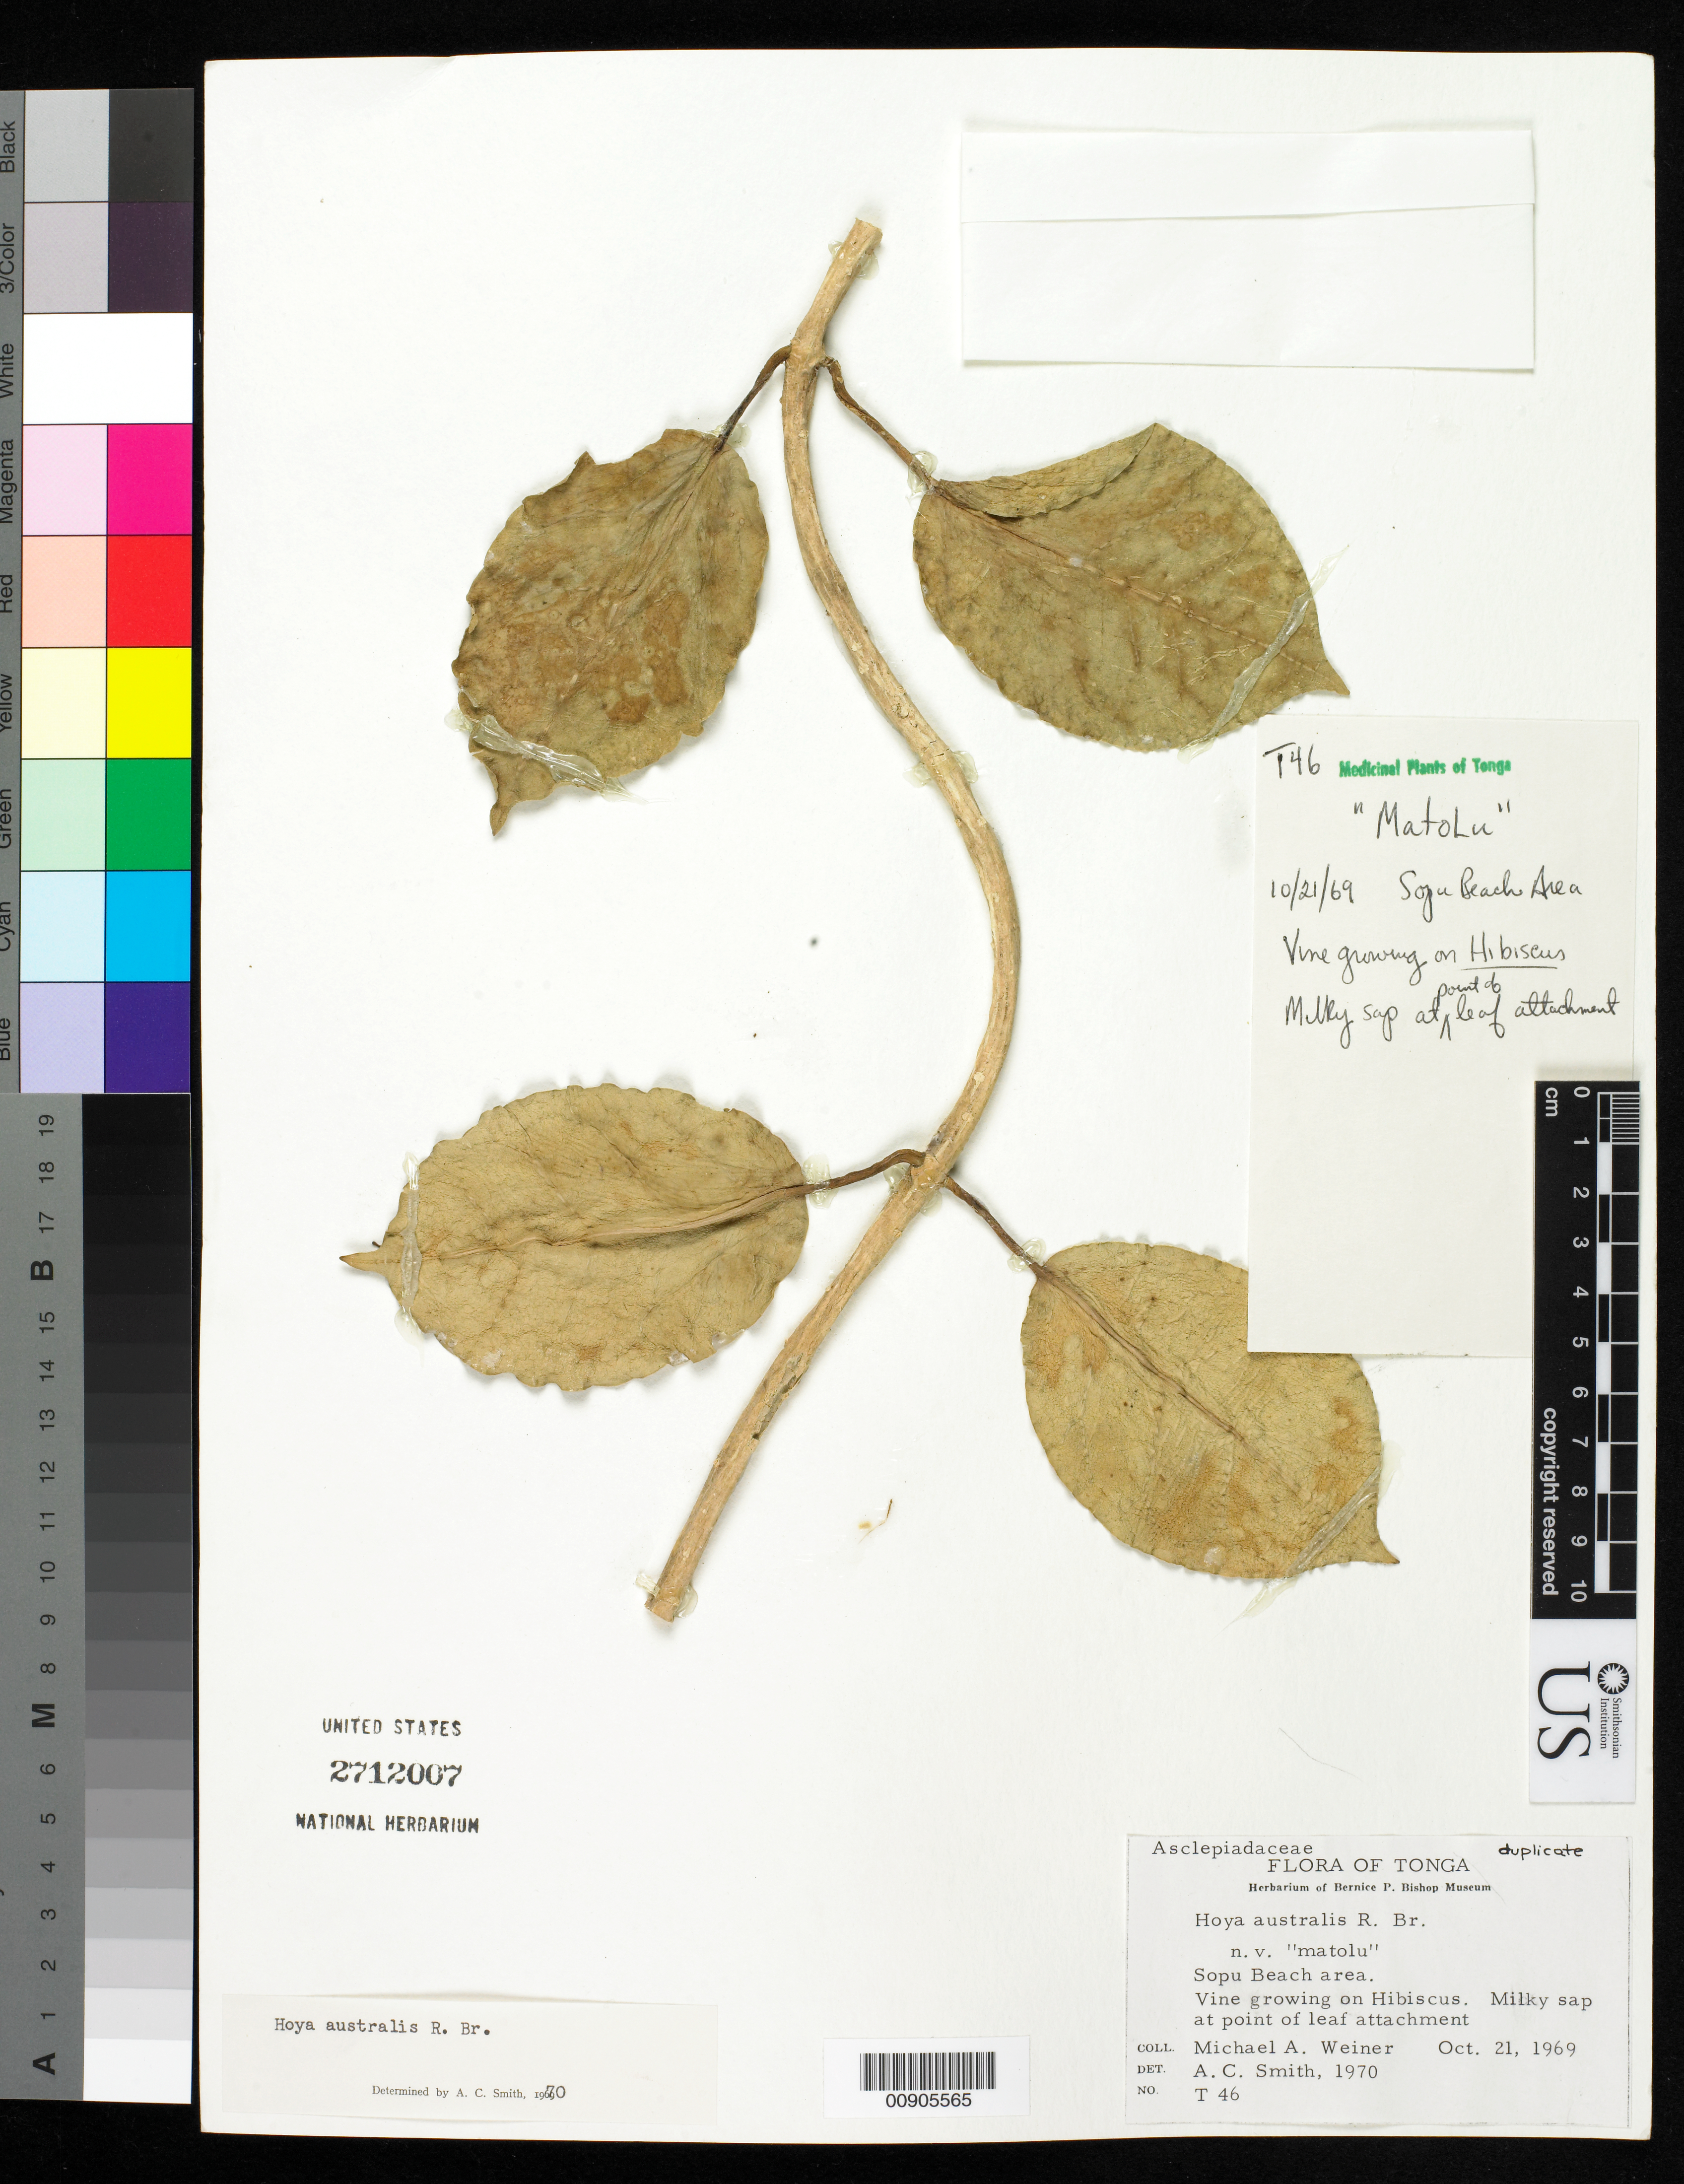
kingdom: Plantae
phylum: Tracheophyta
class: Magnoliopsida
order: Gentianales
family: Apocynaceae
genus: Hoya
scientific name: Hoya australis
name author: R. Br. ex J. Traill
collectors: M. Weiner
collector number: T 46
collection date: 1969-10-21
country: Tonga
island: Tongatapu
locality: Sopu Beach area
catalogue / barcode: US 2712007